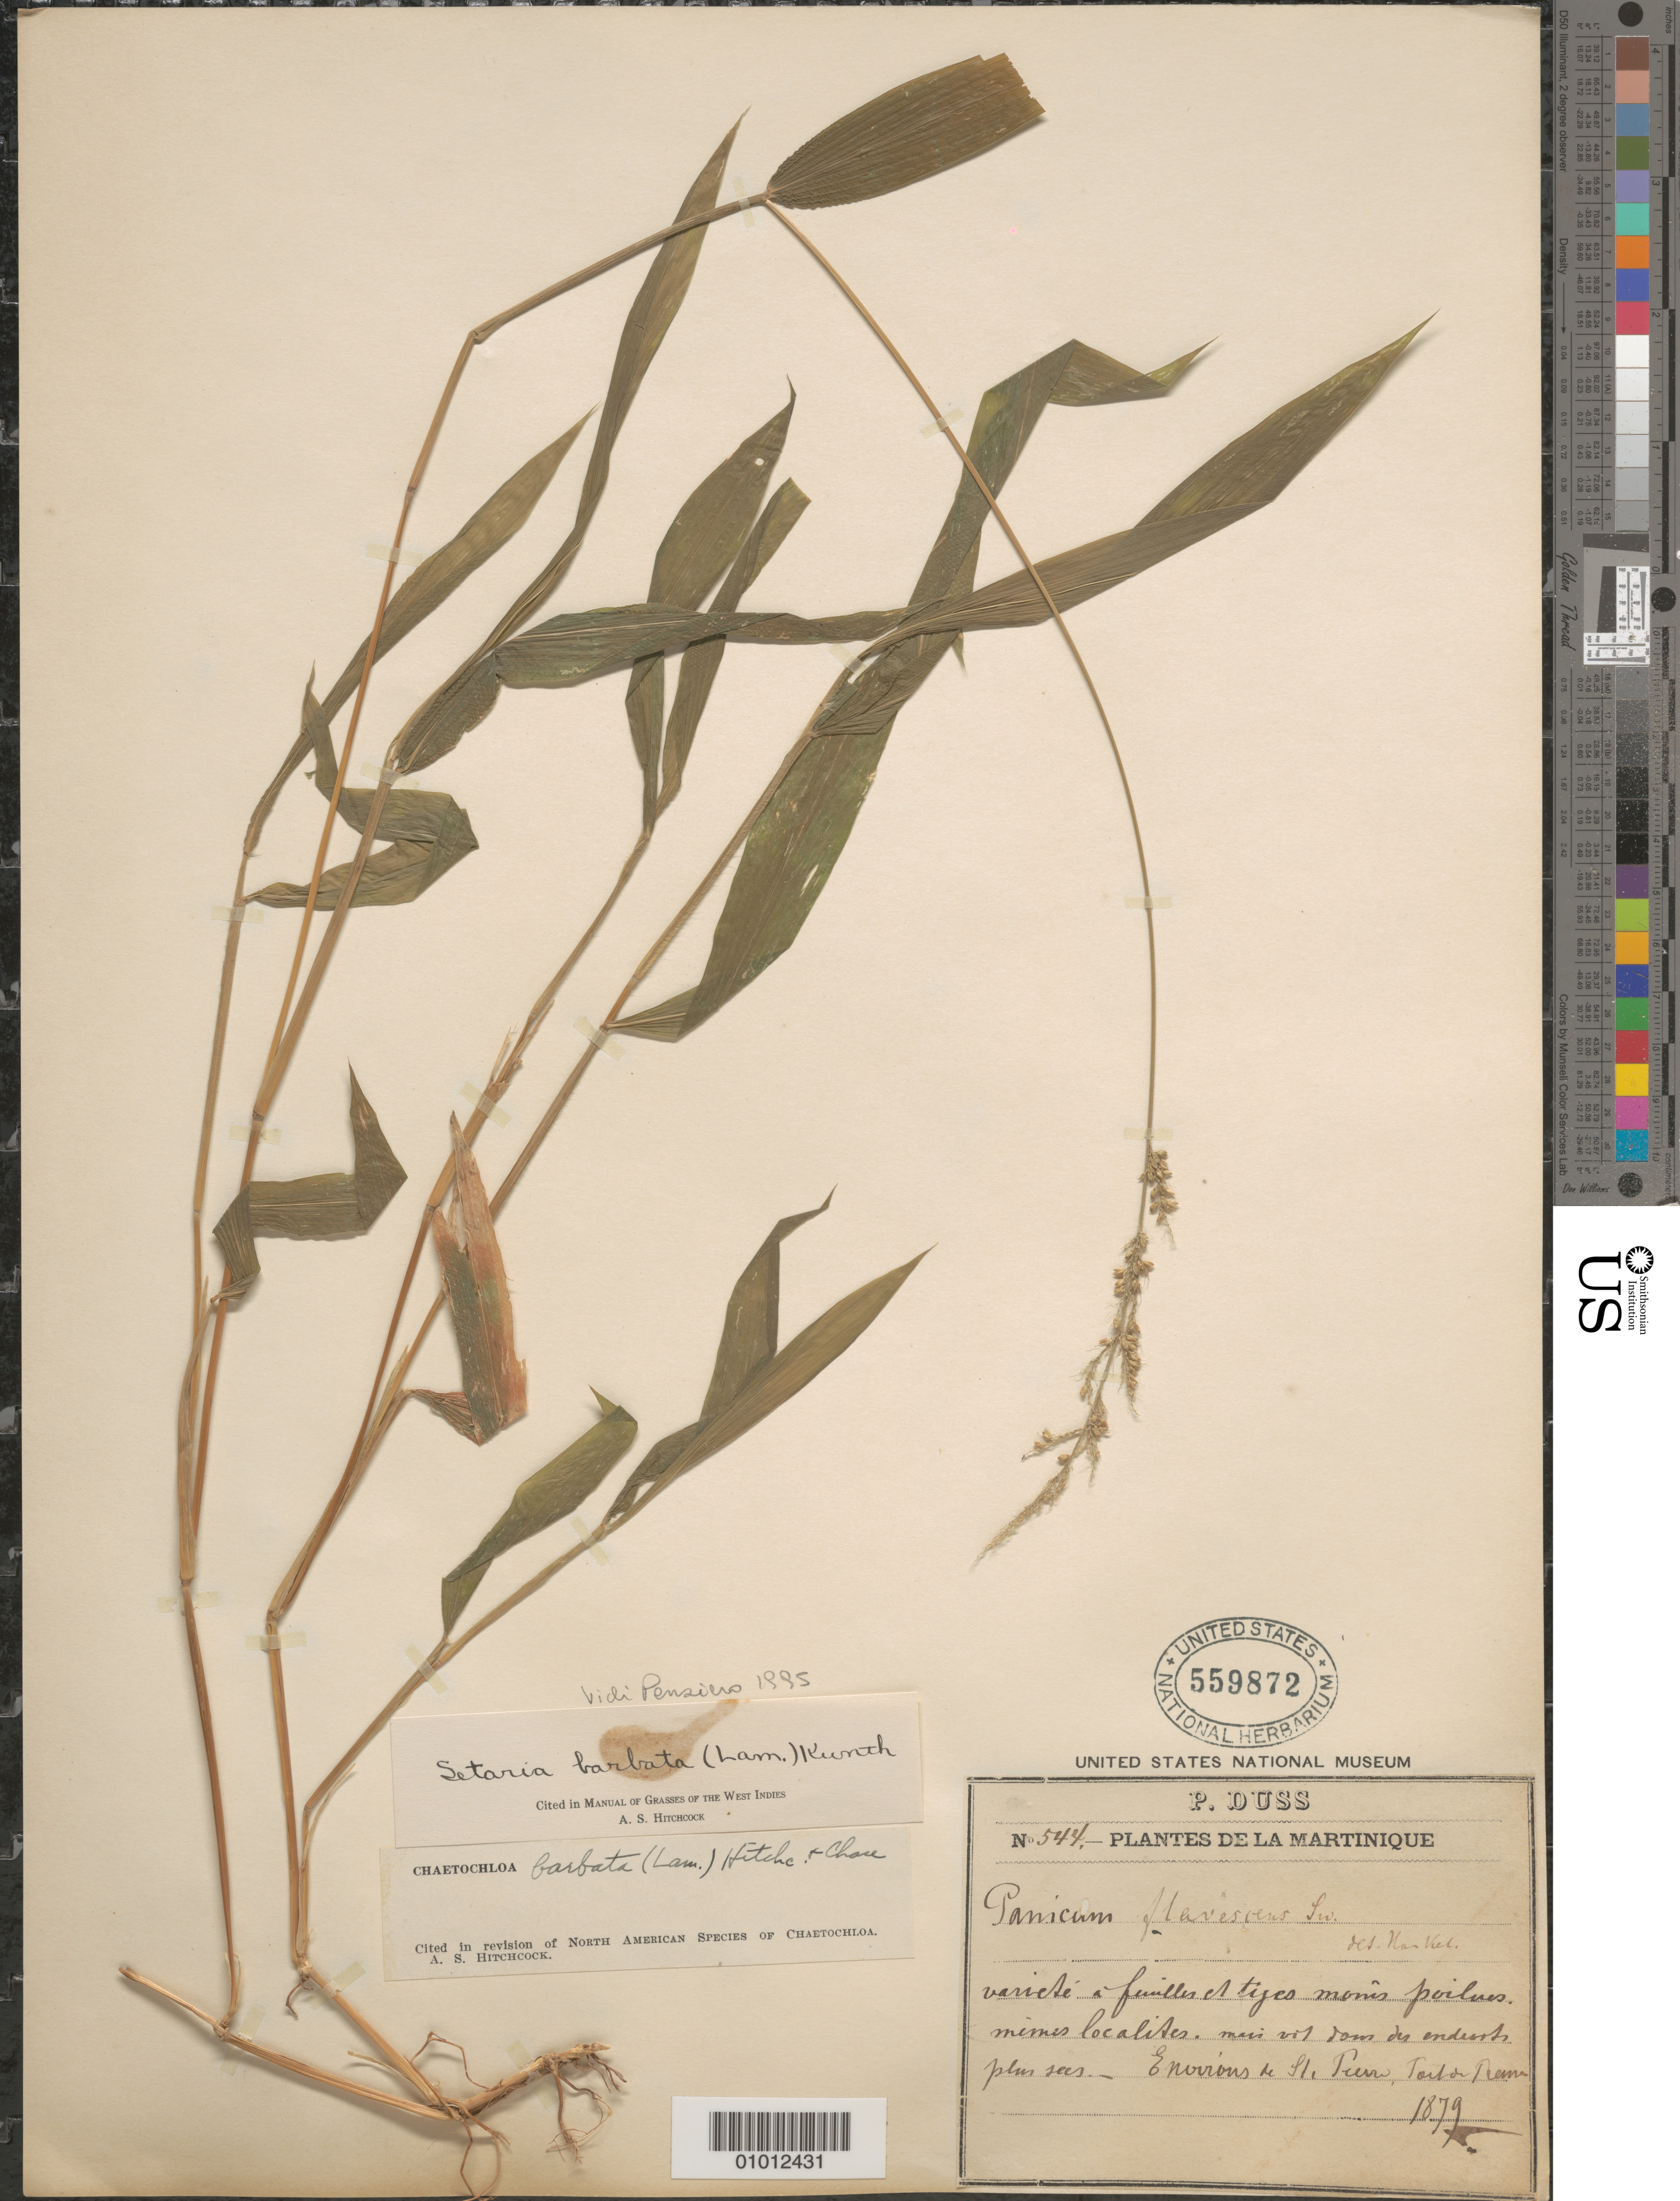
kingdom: Plantae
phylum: Tracheophyta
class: Liliopsida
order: Poales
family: Poaceae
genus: Setaria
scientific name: Setaria barbata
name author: (Lam.) Kunth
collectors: Père Duss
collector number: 544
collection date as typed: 1879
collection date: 1879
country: Martinique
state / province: Saint-Pierre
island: Martinique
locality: Environs de St. Pierre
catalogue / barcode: US 559872